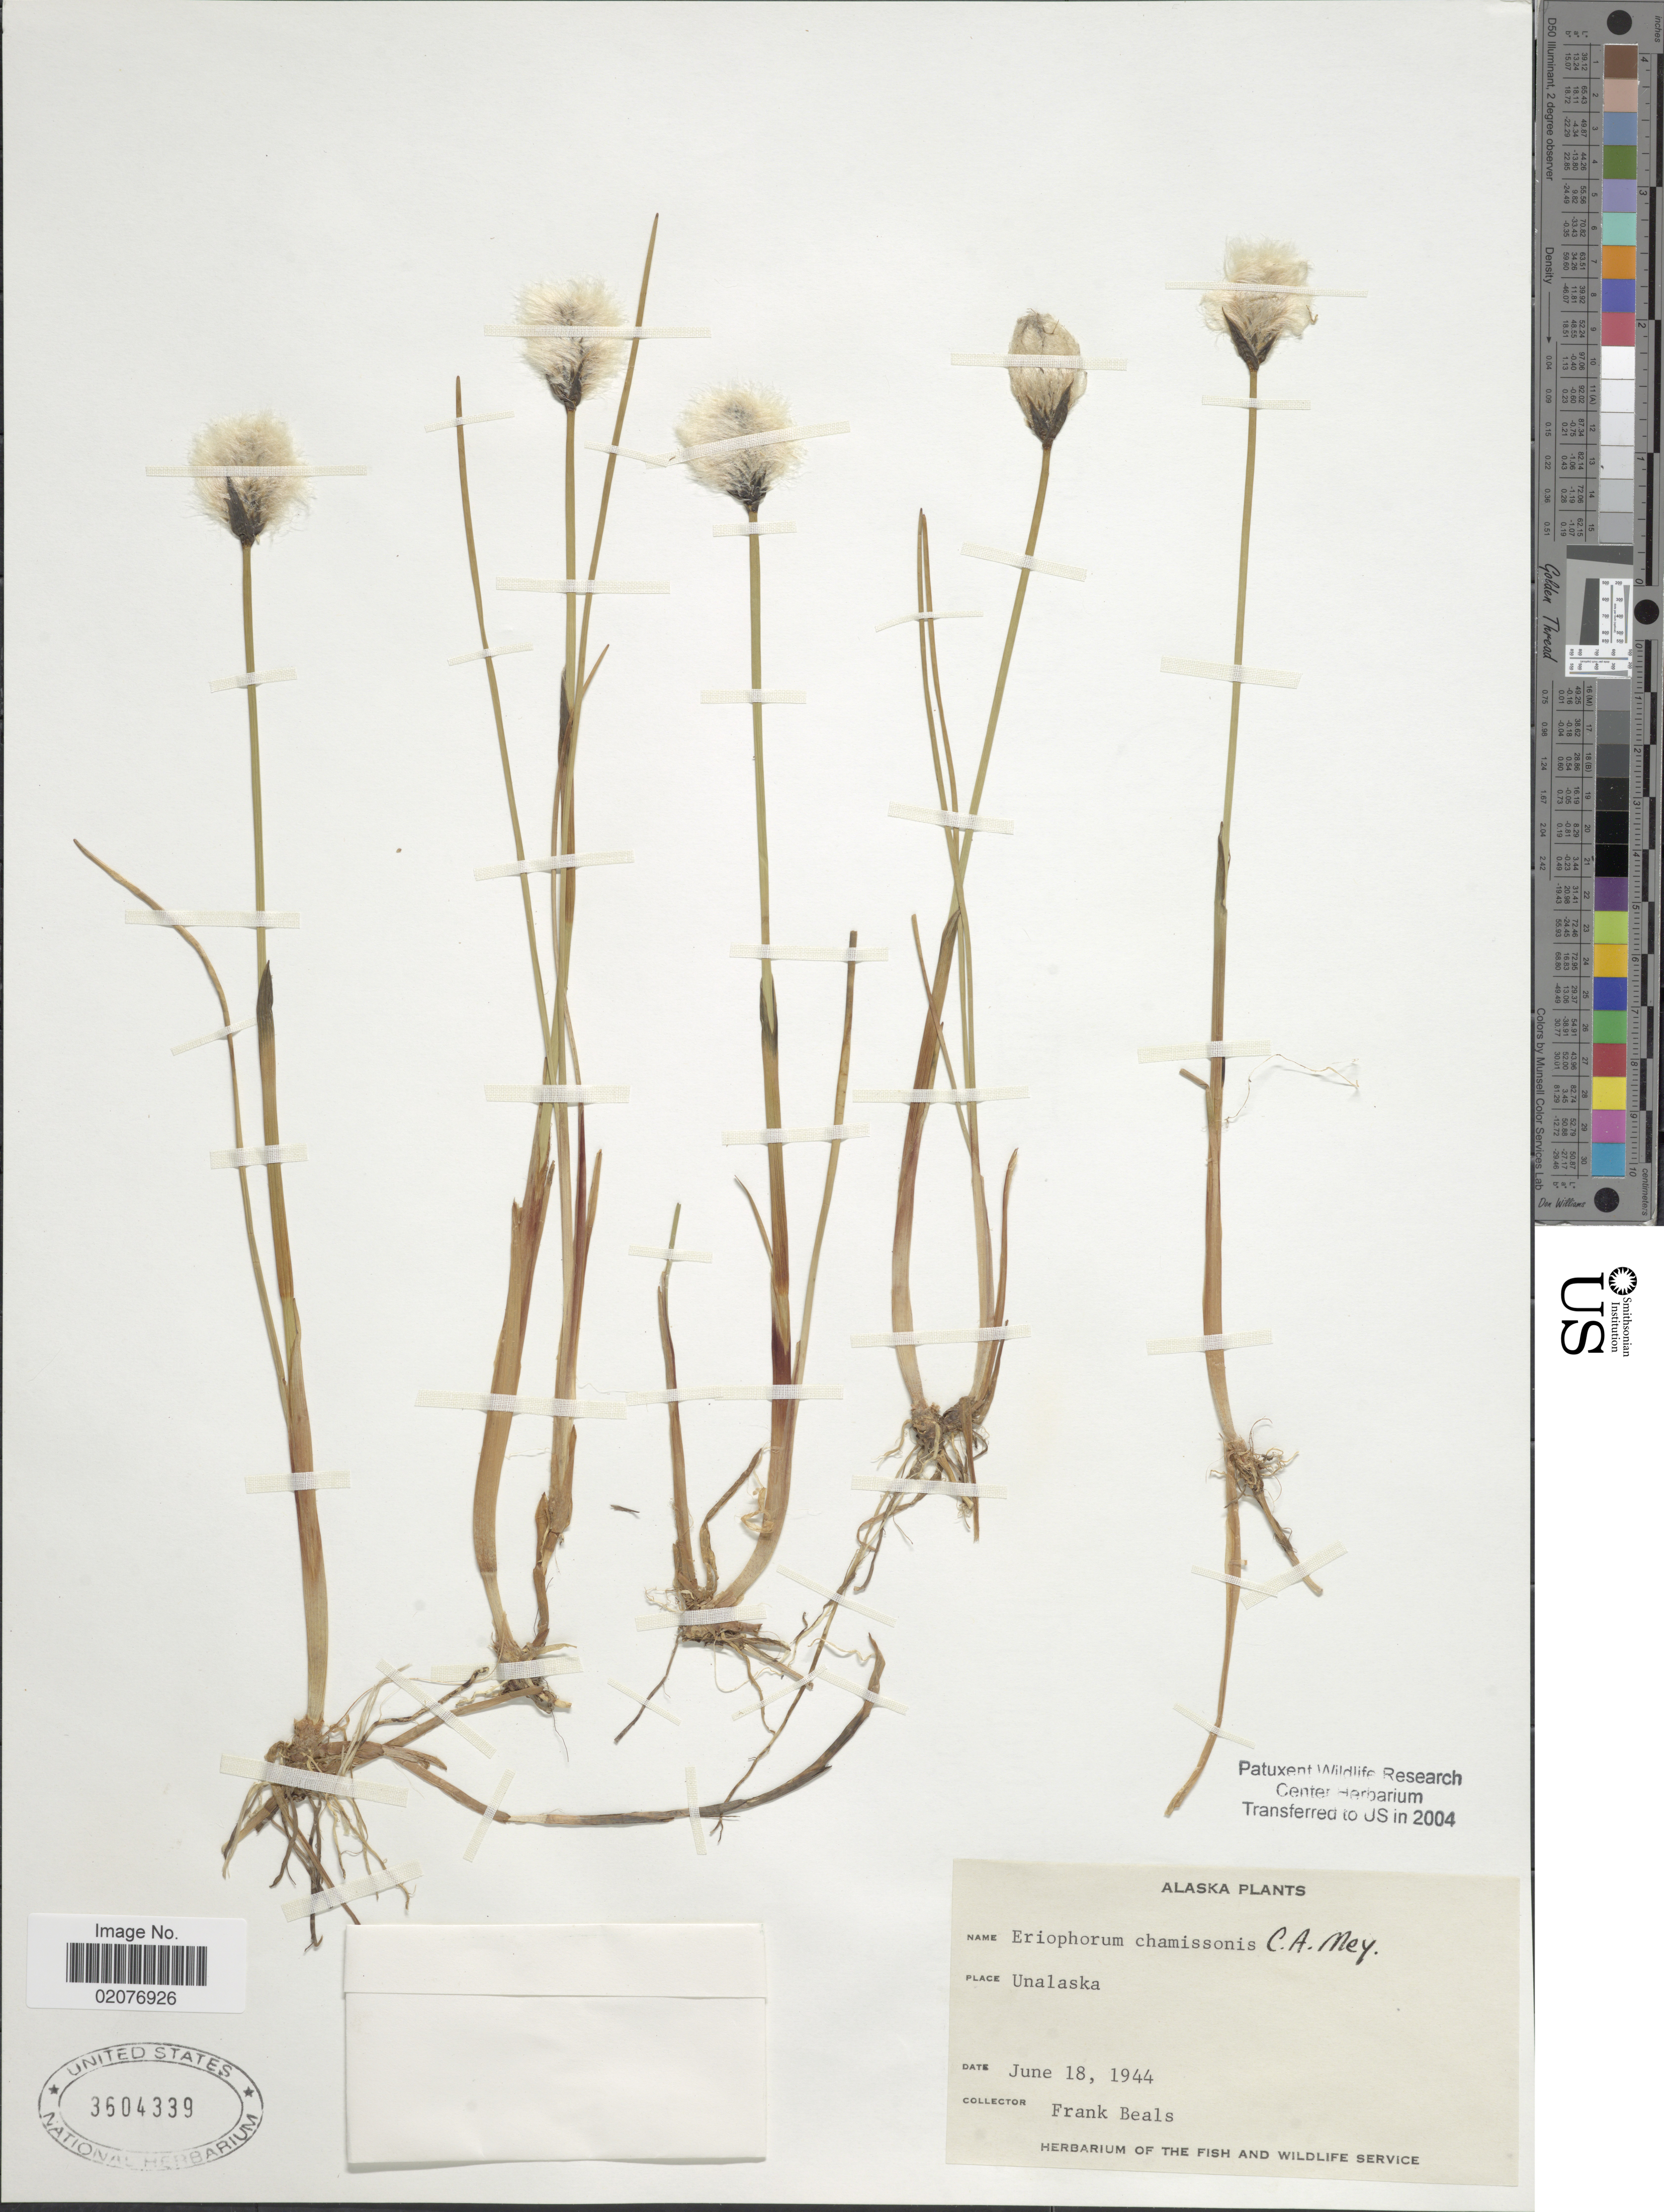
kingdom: Plantae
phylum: Tracheophyta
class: Liliopsida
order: Poales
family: Cyperaceae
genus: Eriophorum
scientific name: Eriophorum chamissonis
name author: C.A. Mey.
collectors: F. Beals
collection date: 1944-06-18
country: United States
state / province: Alaska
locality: Unalaska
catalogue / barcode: US 3604339